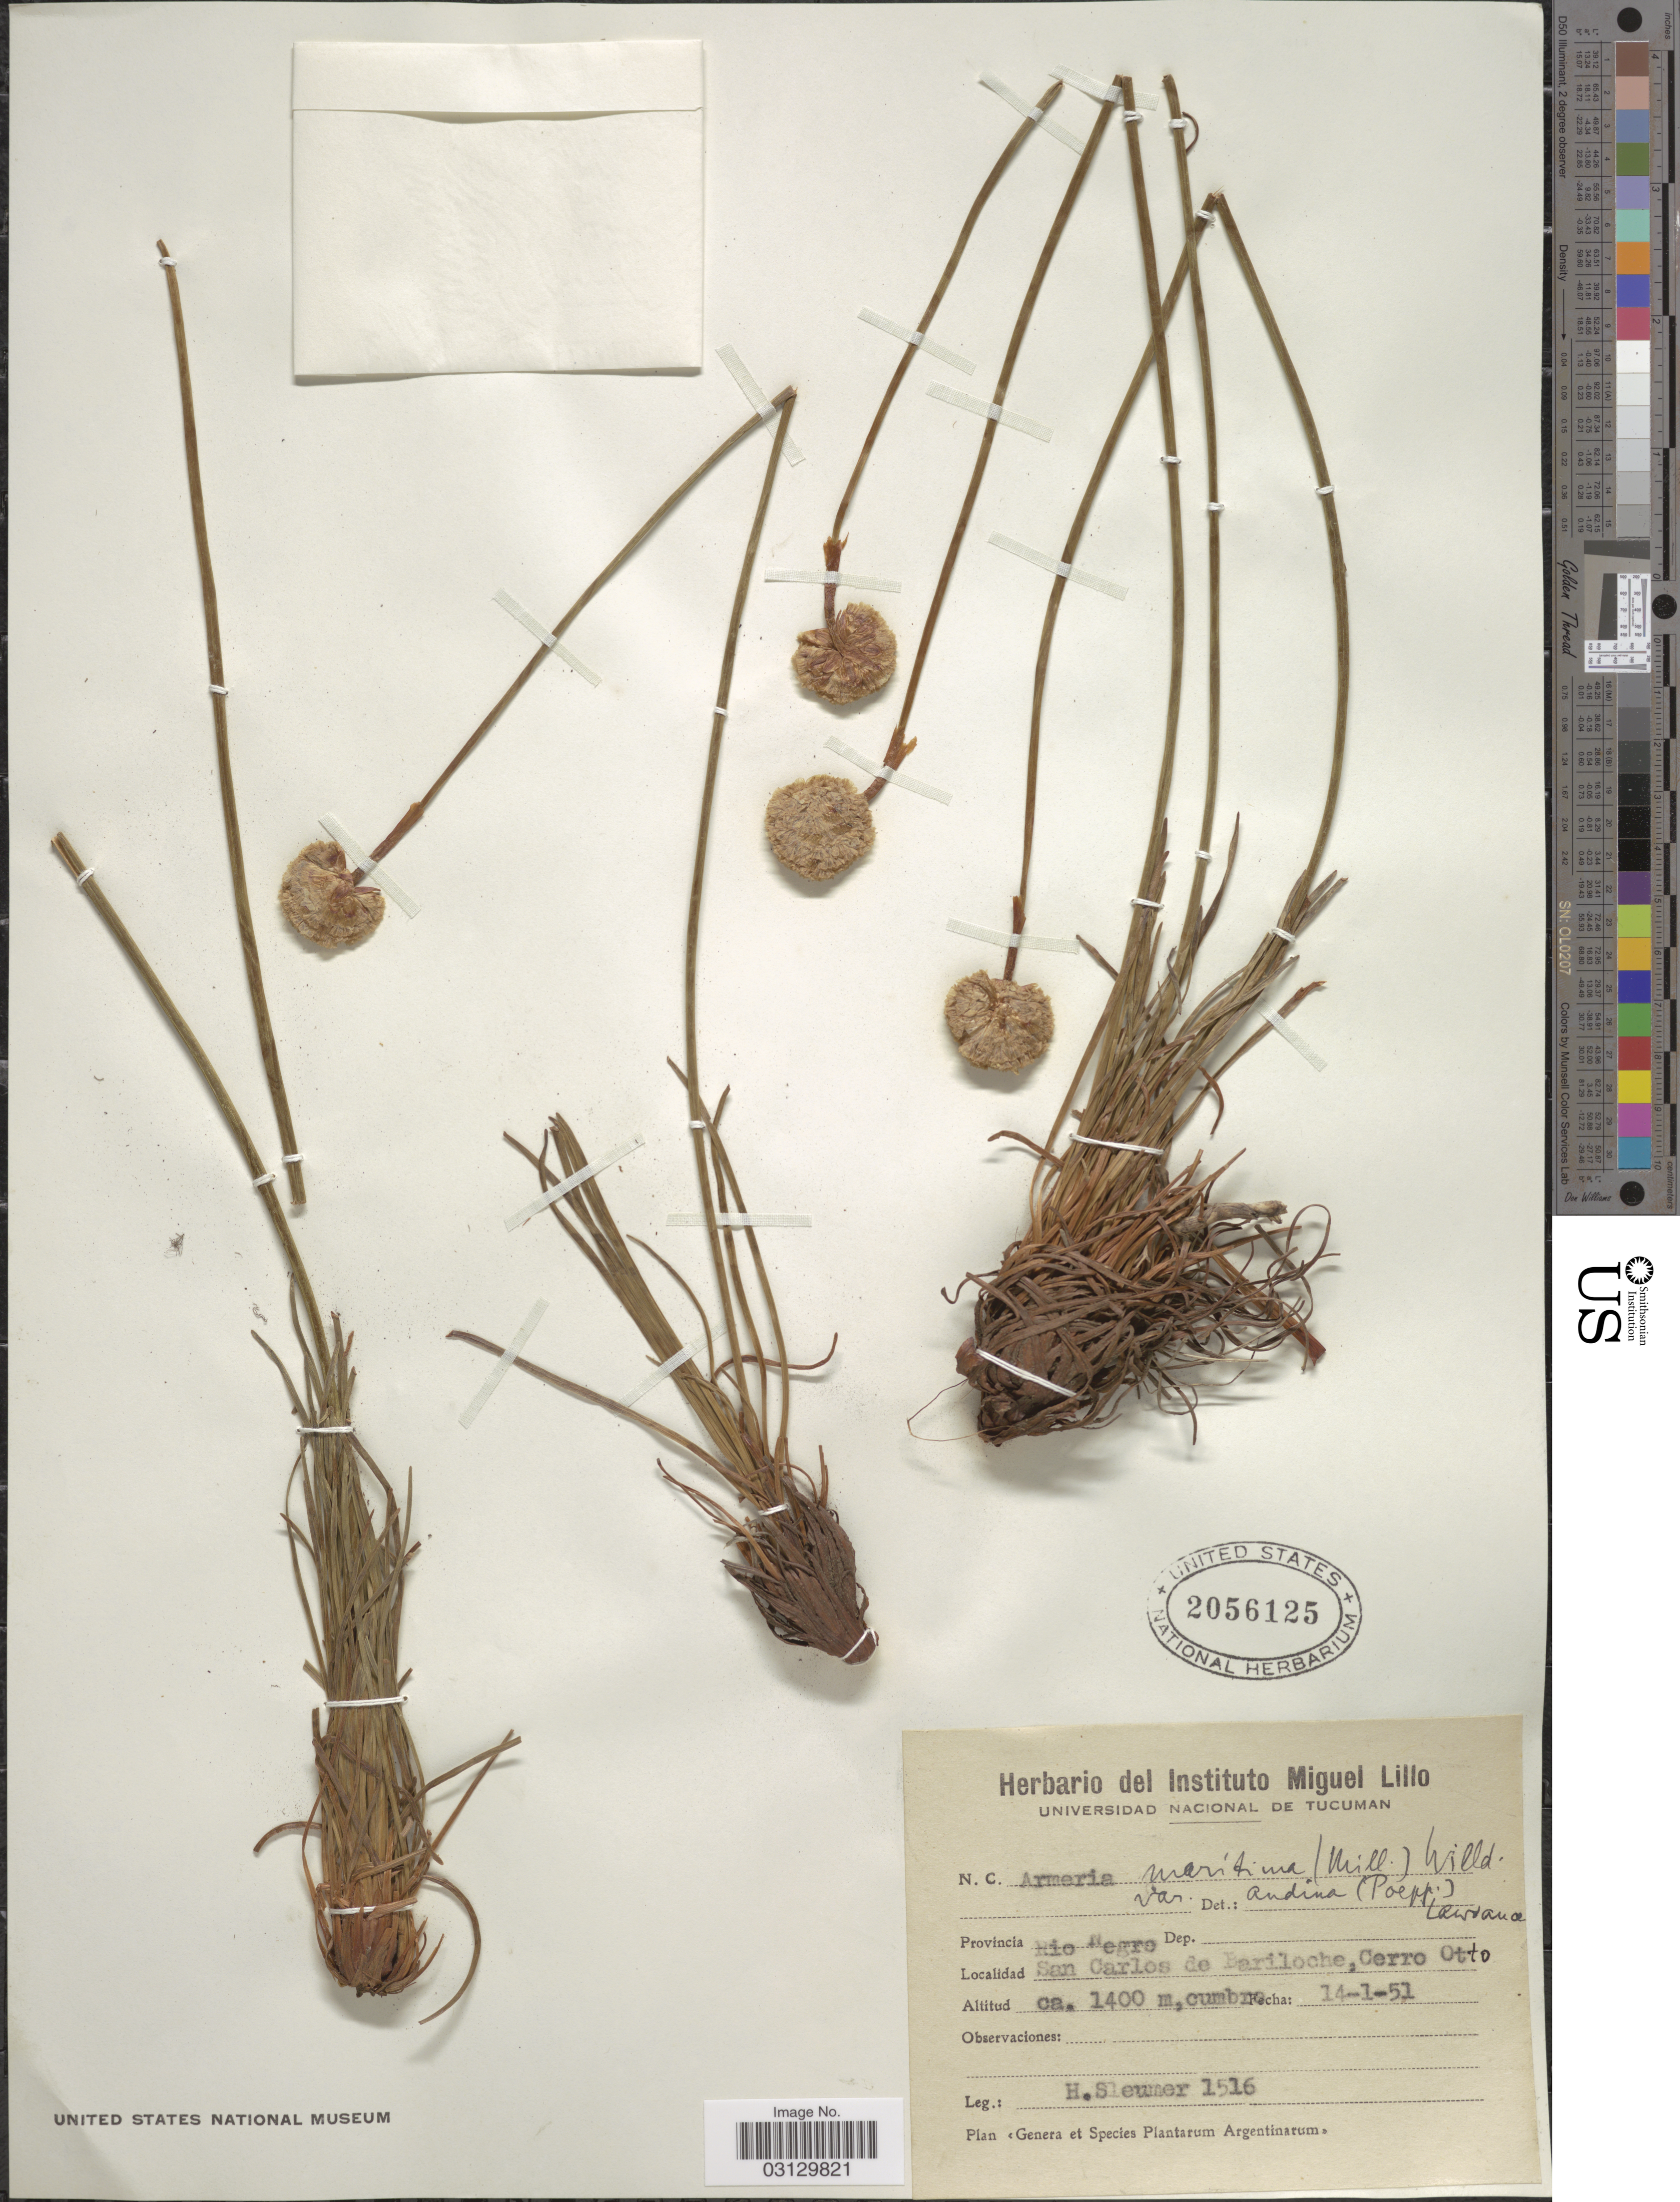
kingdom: Plantae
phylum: Tracheophyta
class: Magnoliopsida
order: Caryophyllales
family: Plumbaginaceae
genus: Armeria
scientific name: Armeria maritima subsp. andina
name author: (Poepp. ex Boiss.) D.M. Moore & H.O. Yates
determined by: Strong, M. T., (US), Smithsonian Institution - National Museum of Natural History (UNITED STATES)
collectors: H. O. Sleumer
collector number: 1516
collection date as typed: Transcribed d/m/y: 14/1/51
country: Argentina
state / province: Rio Negro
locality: San Carlos de Bariloche, Cerro Otto.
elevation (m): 1400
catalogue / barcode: US 2056125